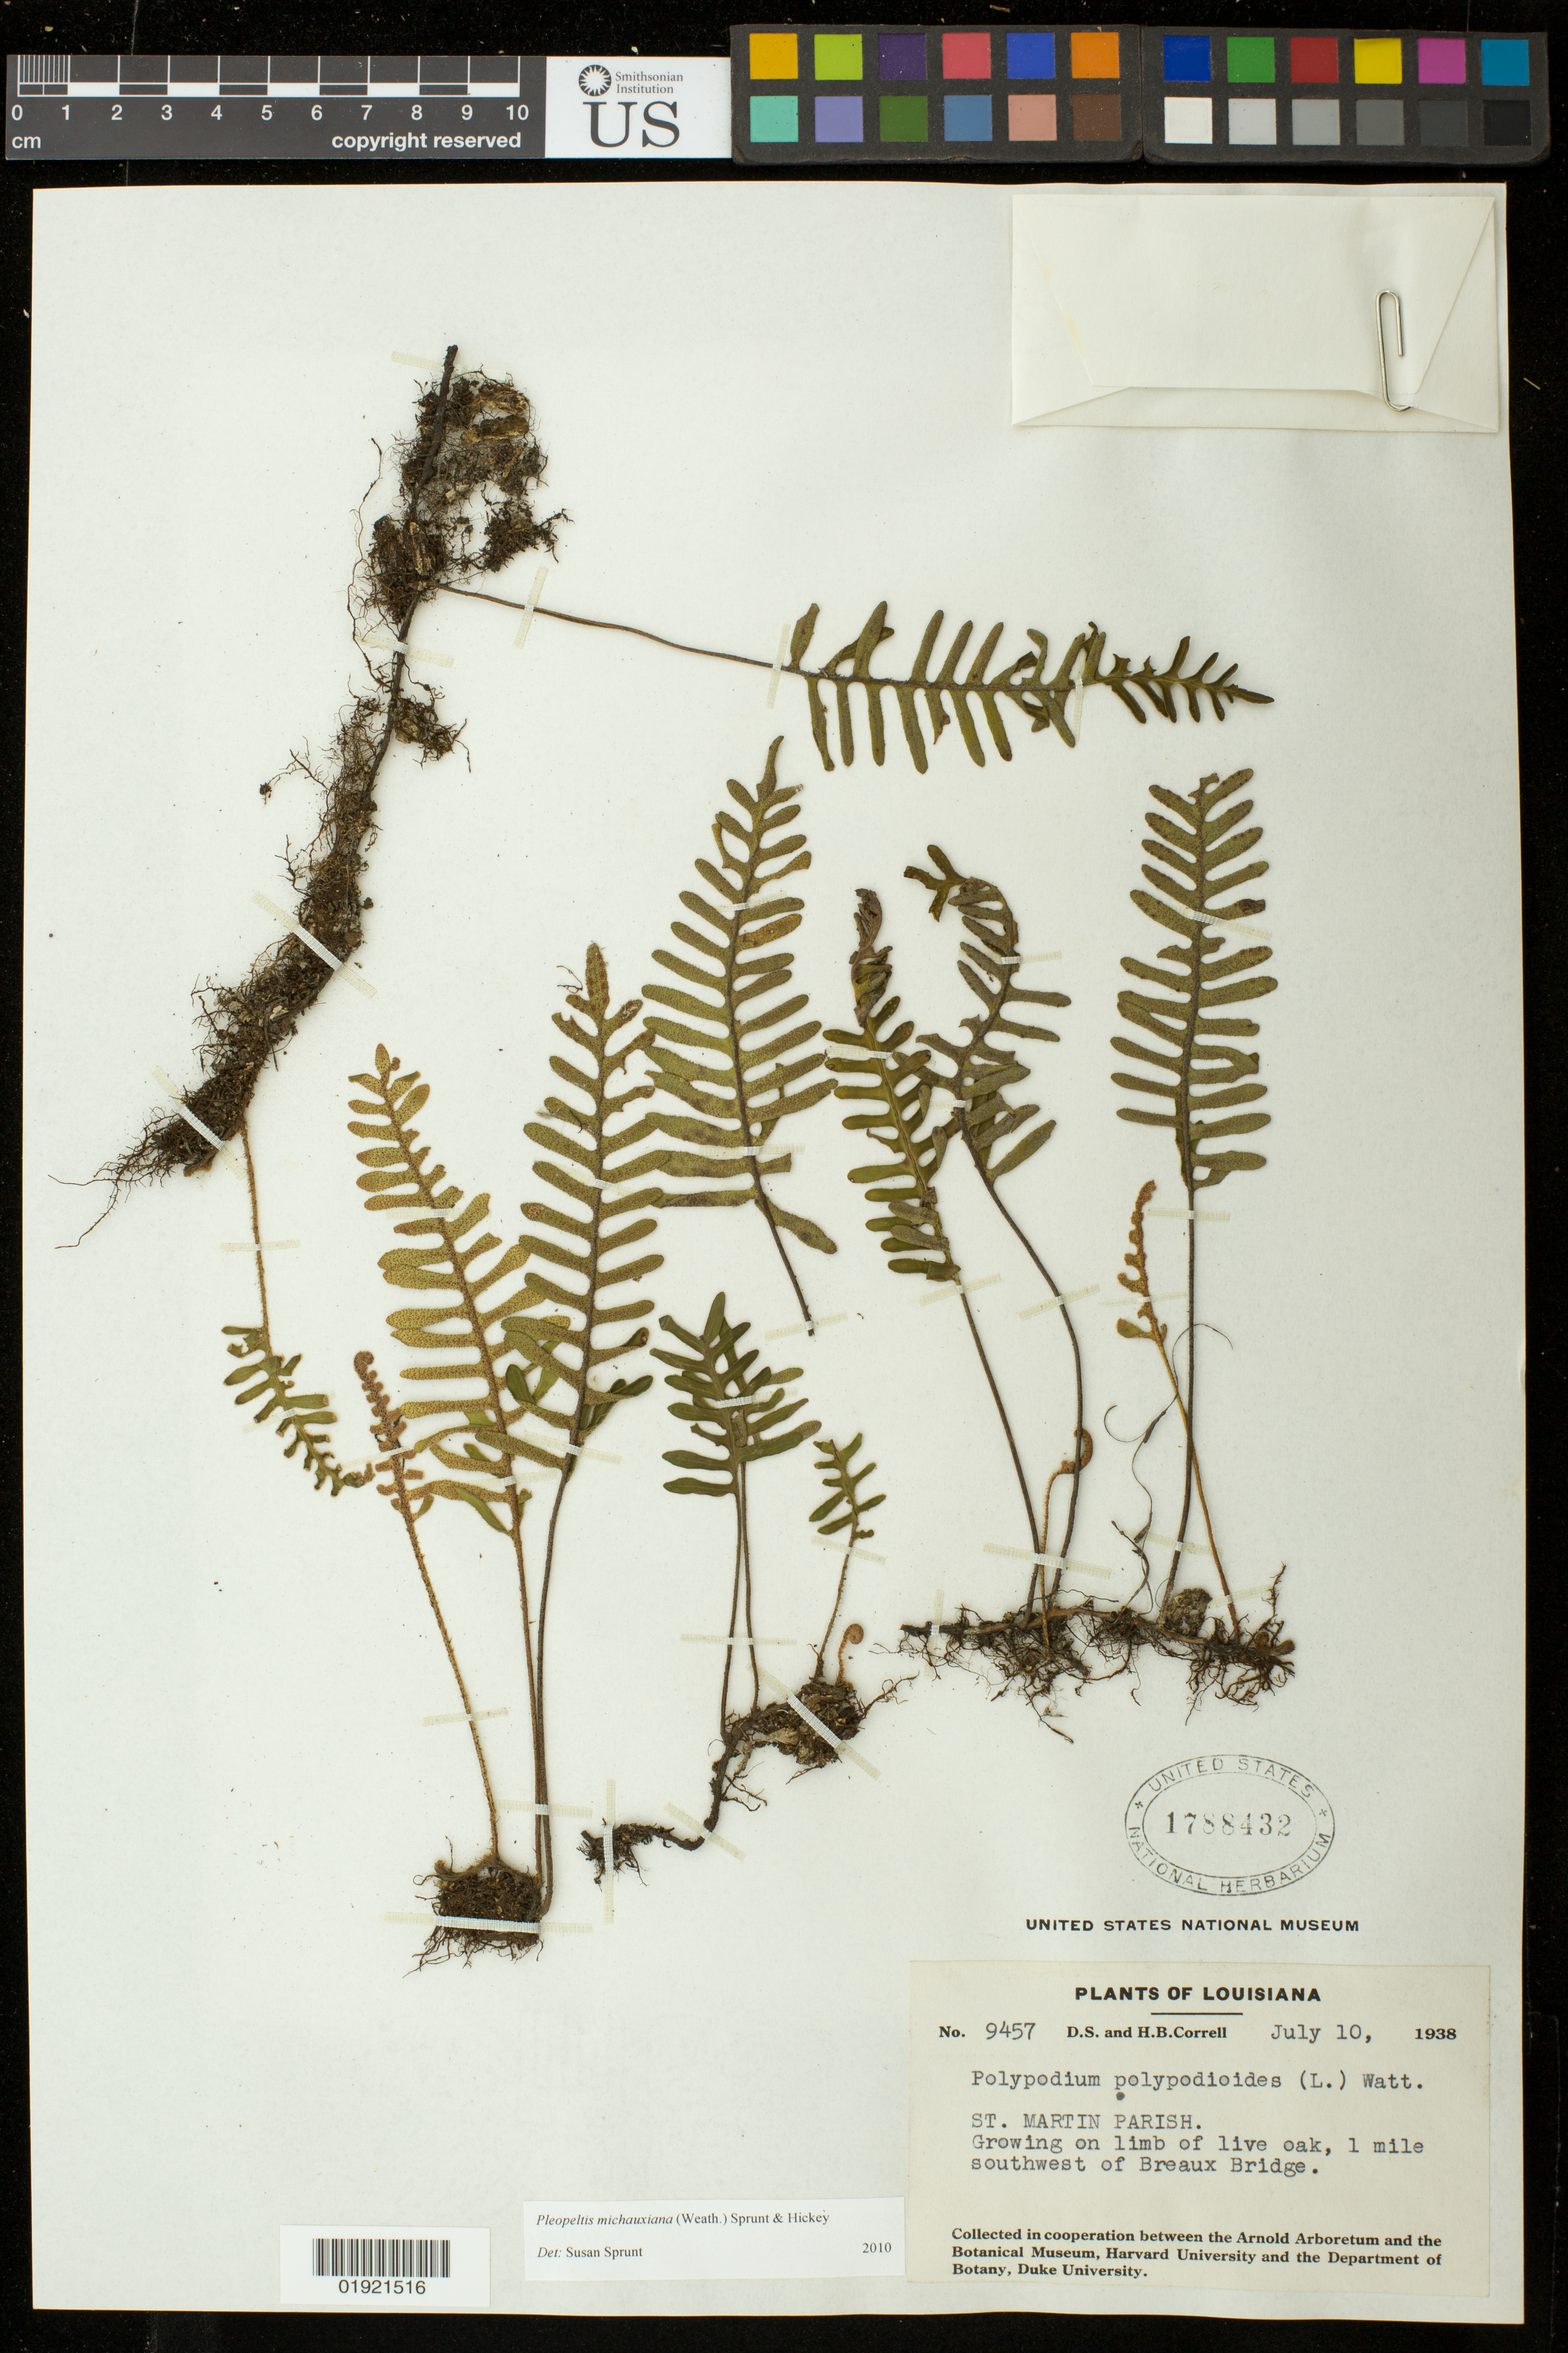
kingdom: Plantae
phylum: Tracheophyta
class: Polypodiopsida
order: Polypodiales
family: Polypodiaceae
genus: Pleopeltis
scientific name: Pleopeltis michauxiana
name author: (Weath.) Hickey & Sprunt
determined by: Sprunt, S. V.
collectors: D. S. Correll & H. Correll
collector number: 9457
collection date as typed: July 10, 1938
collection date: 1938-07-10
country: United States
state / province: Louisiana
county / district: St. Martin Parish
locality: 1 mile southwest of Breaux Bridge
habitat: growing on limb of live oak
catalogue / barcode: US 1788432